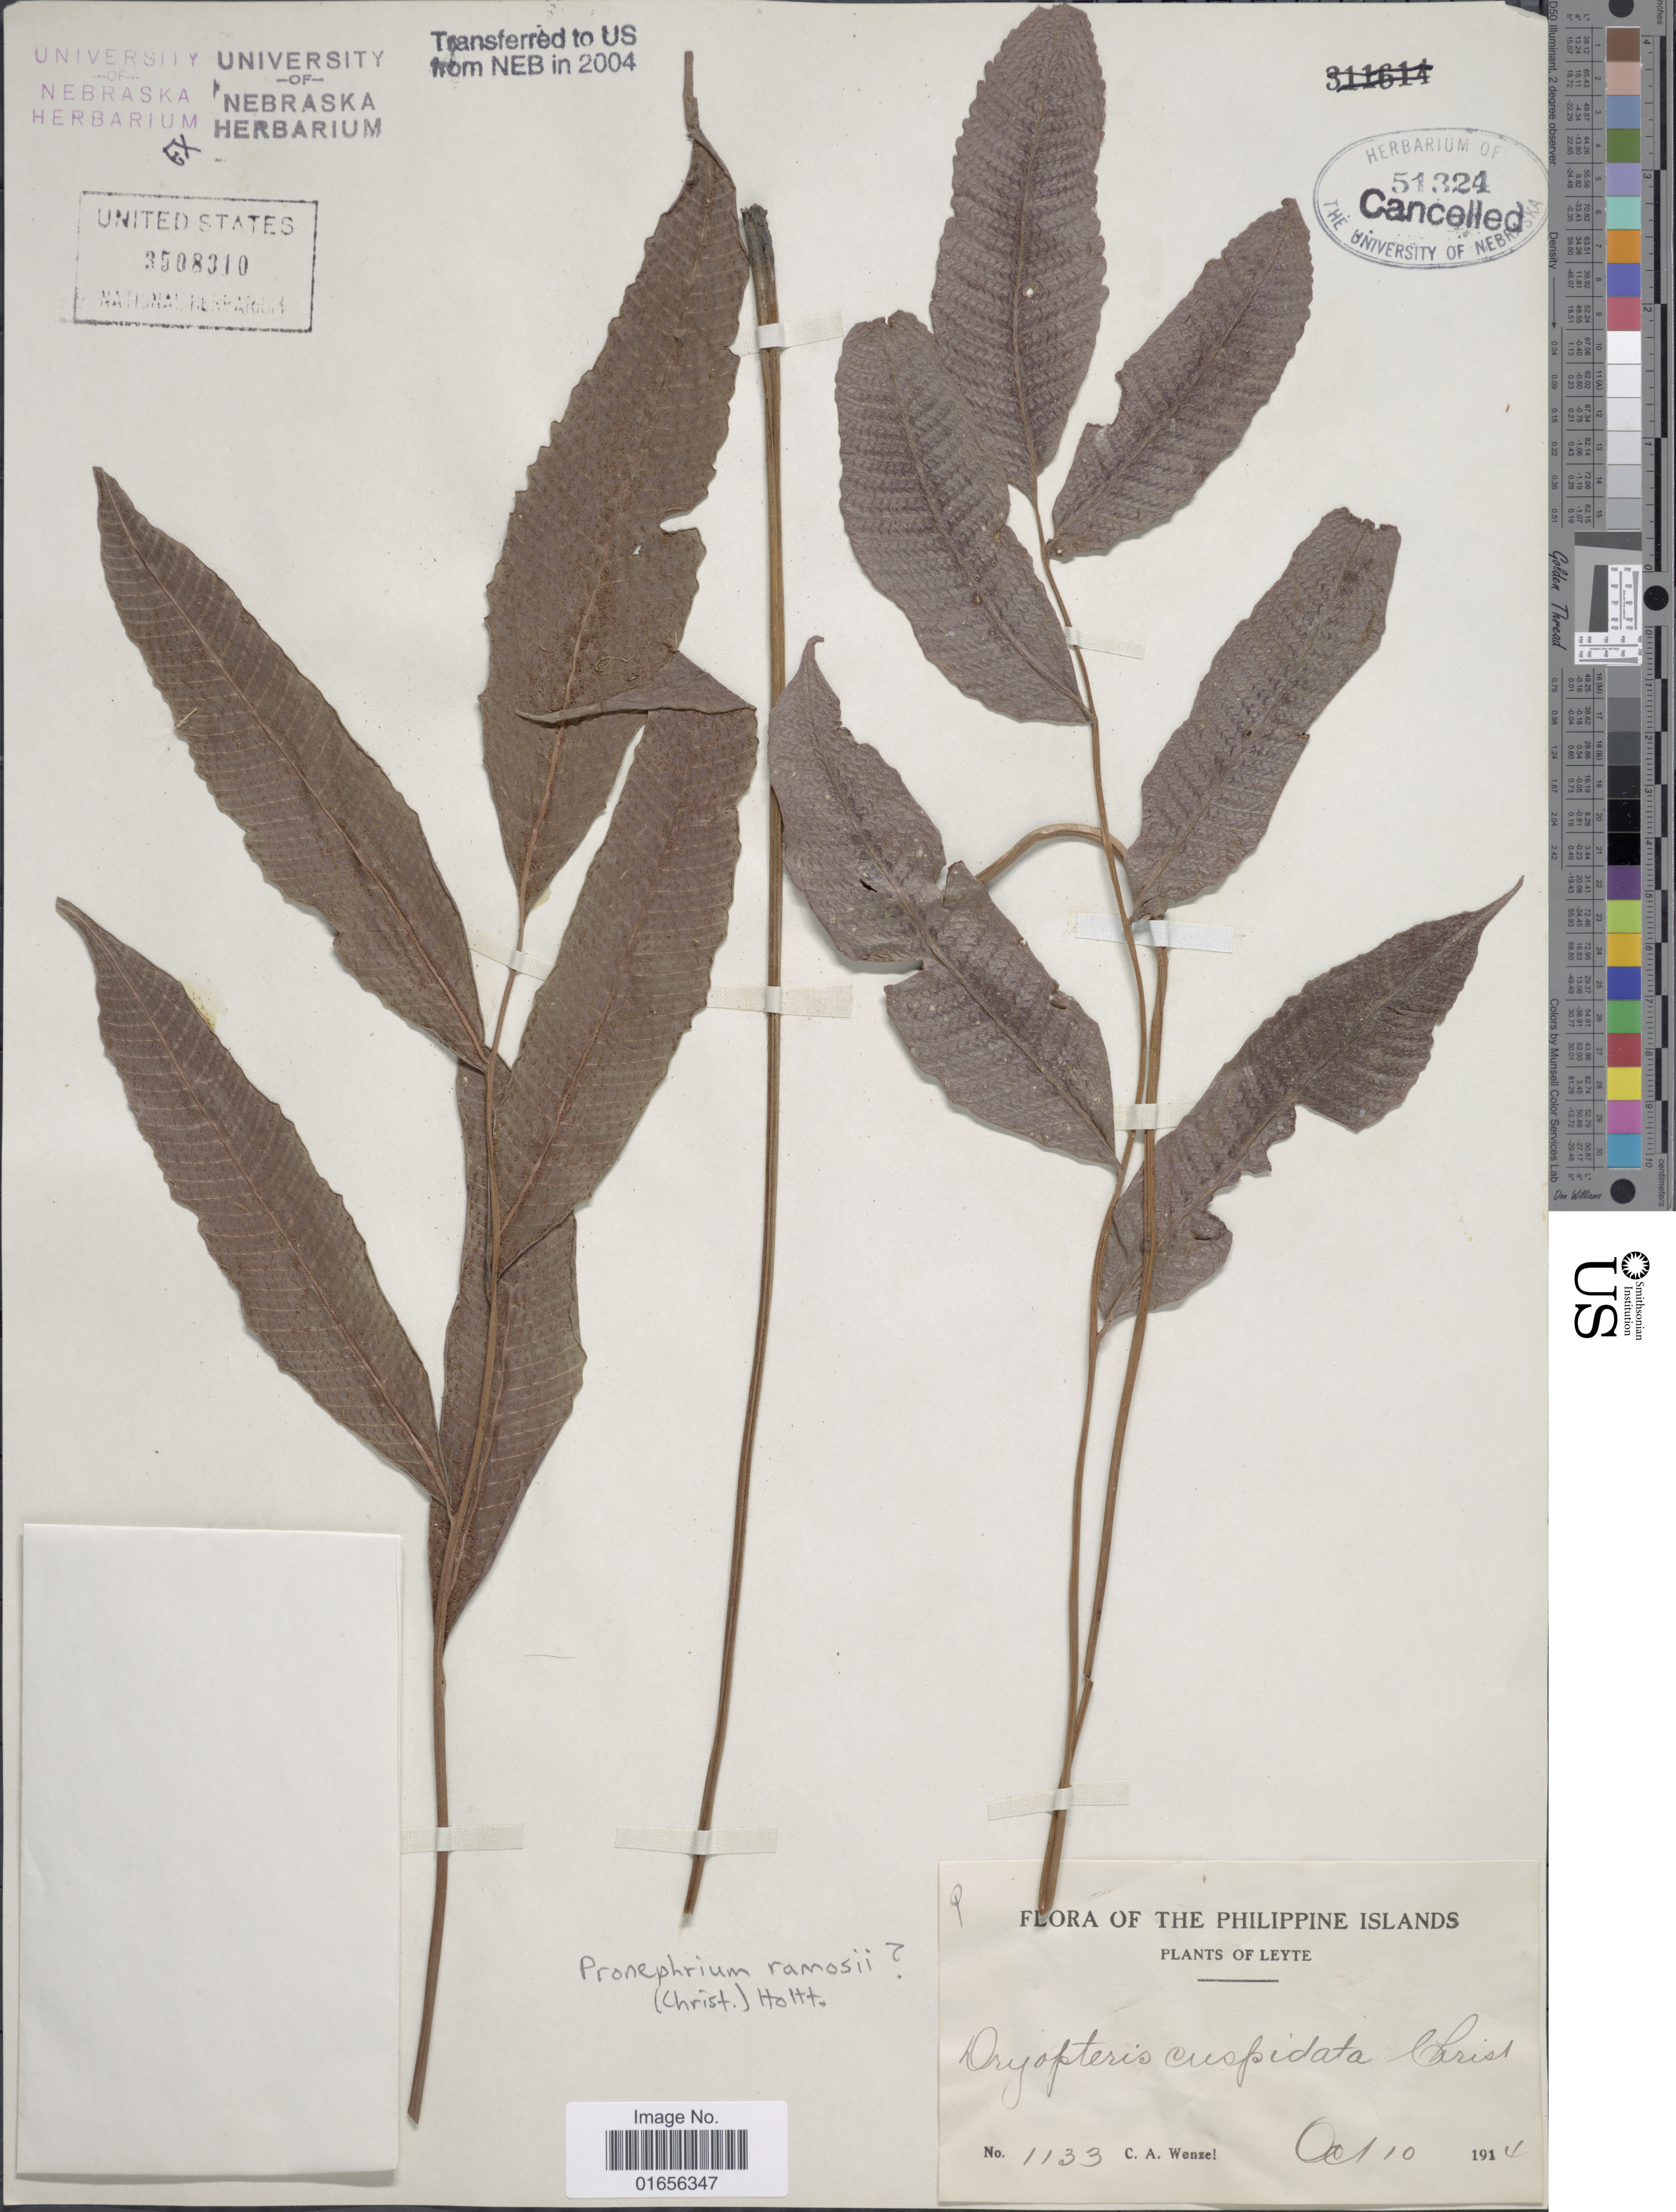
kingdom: Plantae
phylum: Tracheophyta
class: Polypodiopsida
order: Polypodiales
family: Thelypteridaceae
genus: Pronephrium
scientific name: Pronephrium ramosii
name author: (C. Chr.) Holttum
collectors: C. Wenzel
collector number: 1133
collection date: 1914-10-10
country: Philippines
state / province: Eastern Visayas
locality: The Philippine Islands, Leyte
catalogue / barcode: US 3508310